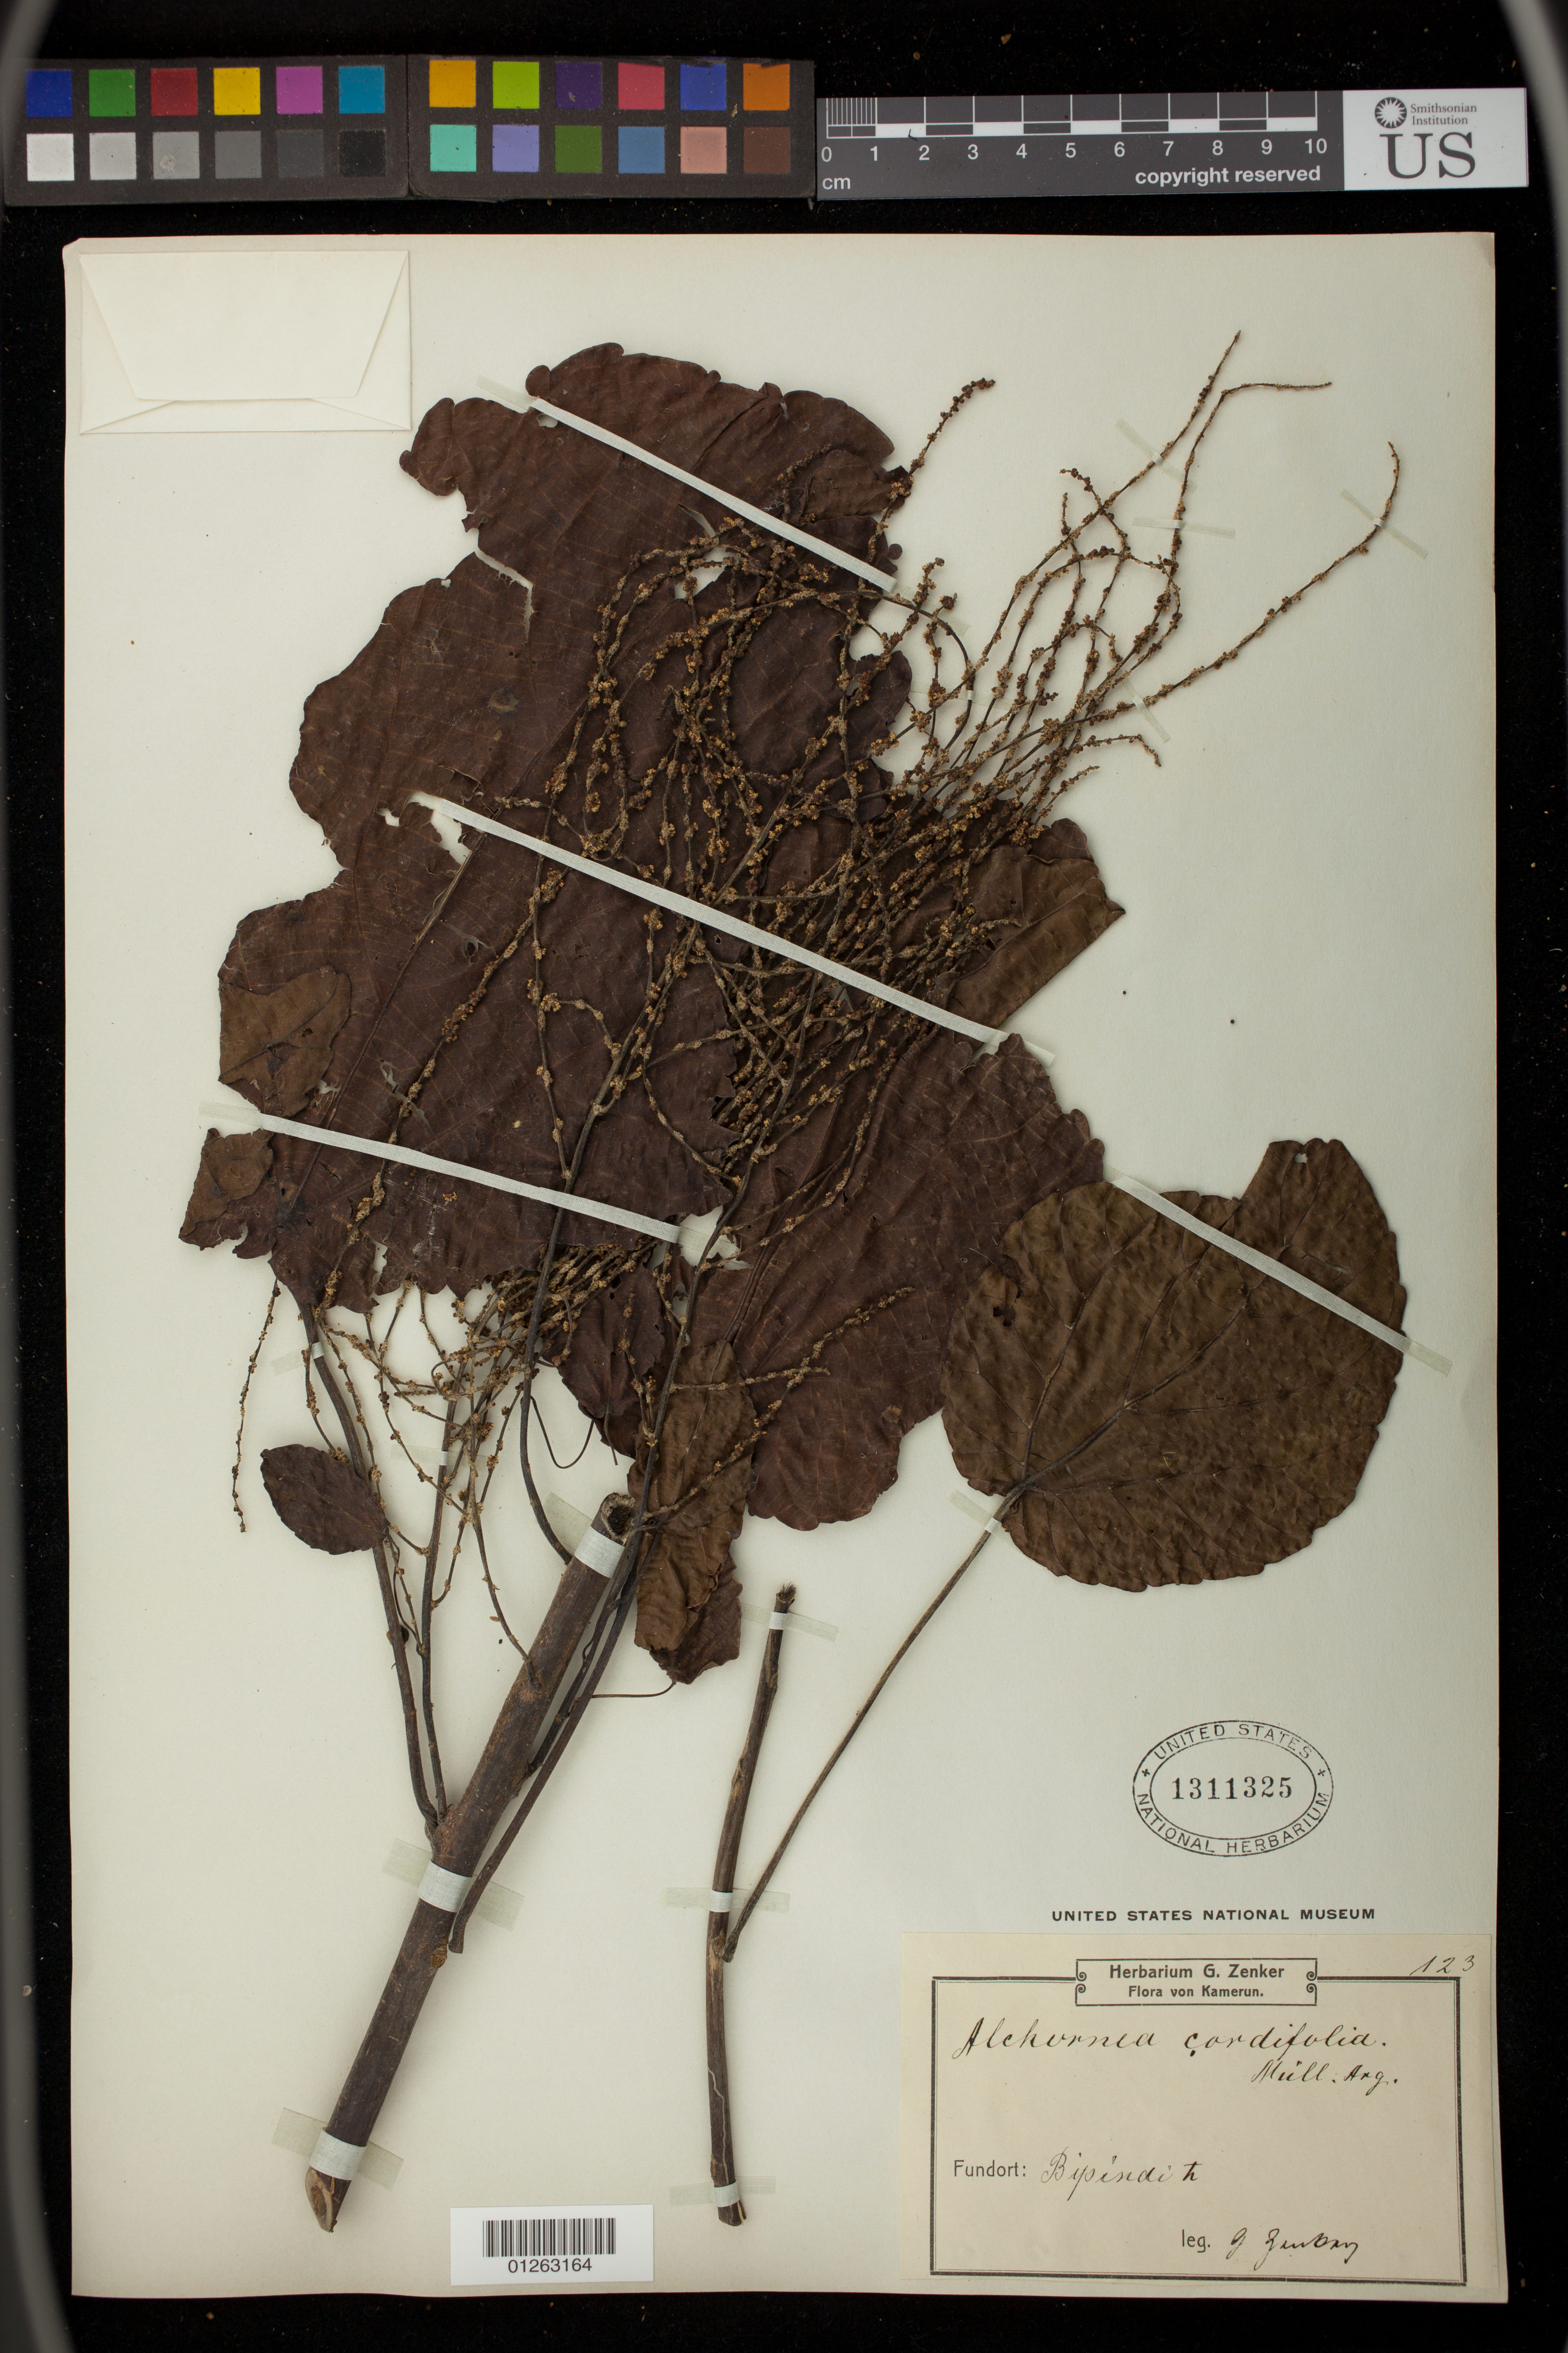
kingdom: Plantae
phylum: Tracheophyta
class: Magnoliopsida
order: Malpighiales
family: Euphorbiaceae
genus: Alchornea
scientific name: Alchornea cordifolia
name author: (Schumach. & Thonn.) Müll. Arg.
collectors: G. A. Zenker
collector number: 123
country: Cameroon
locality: Bipindith [[sp?]]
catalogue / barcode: US 1311325